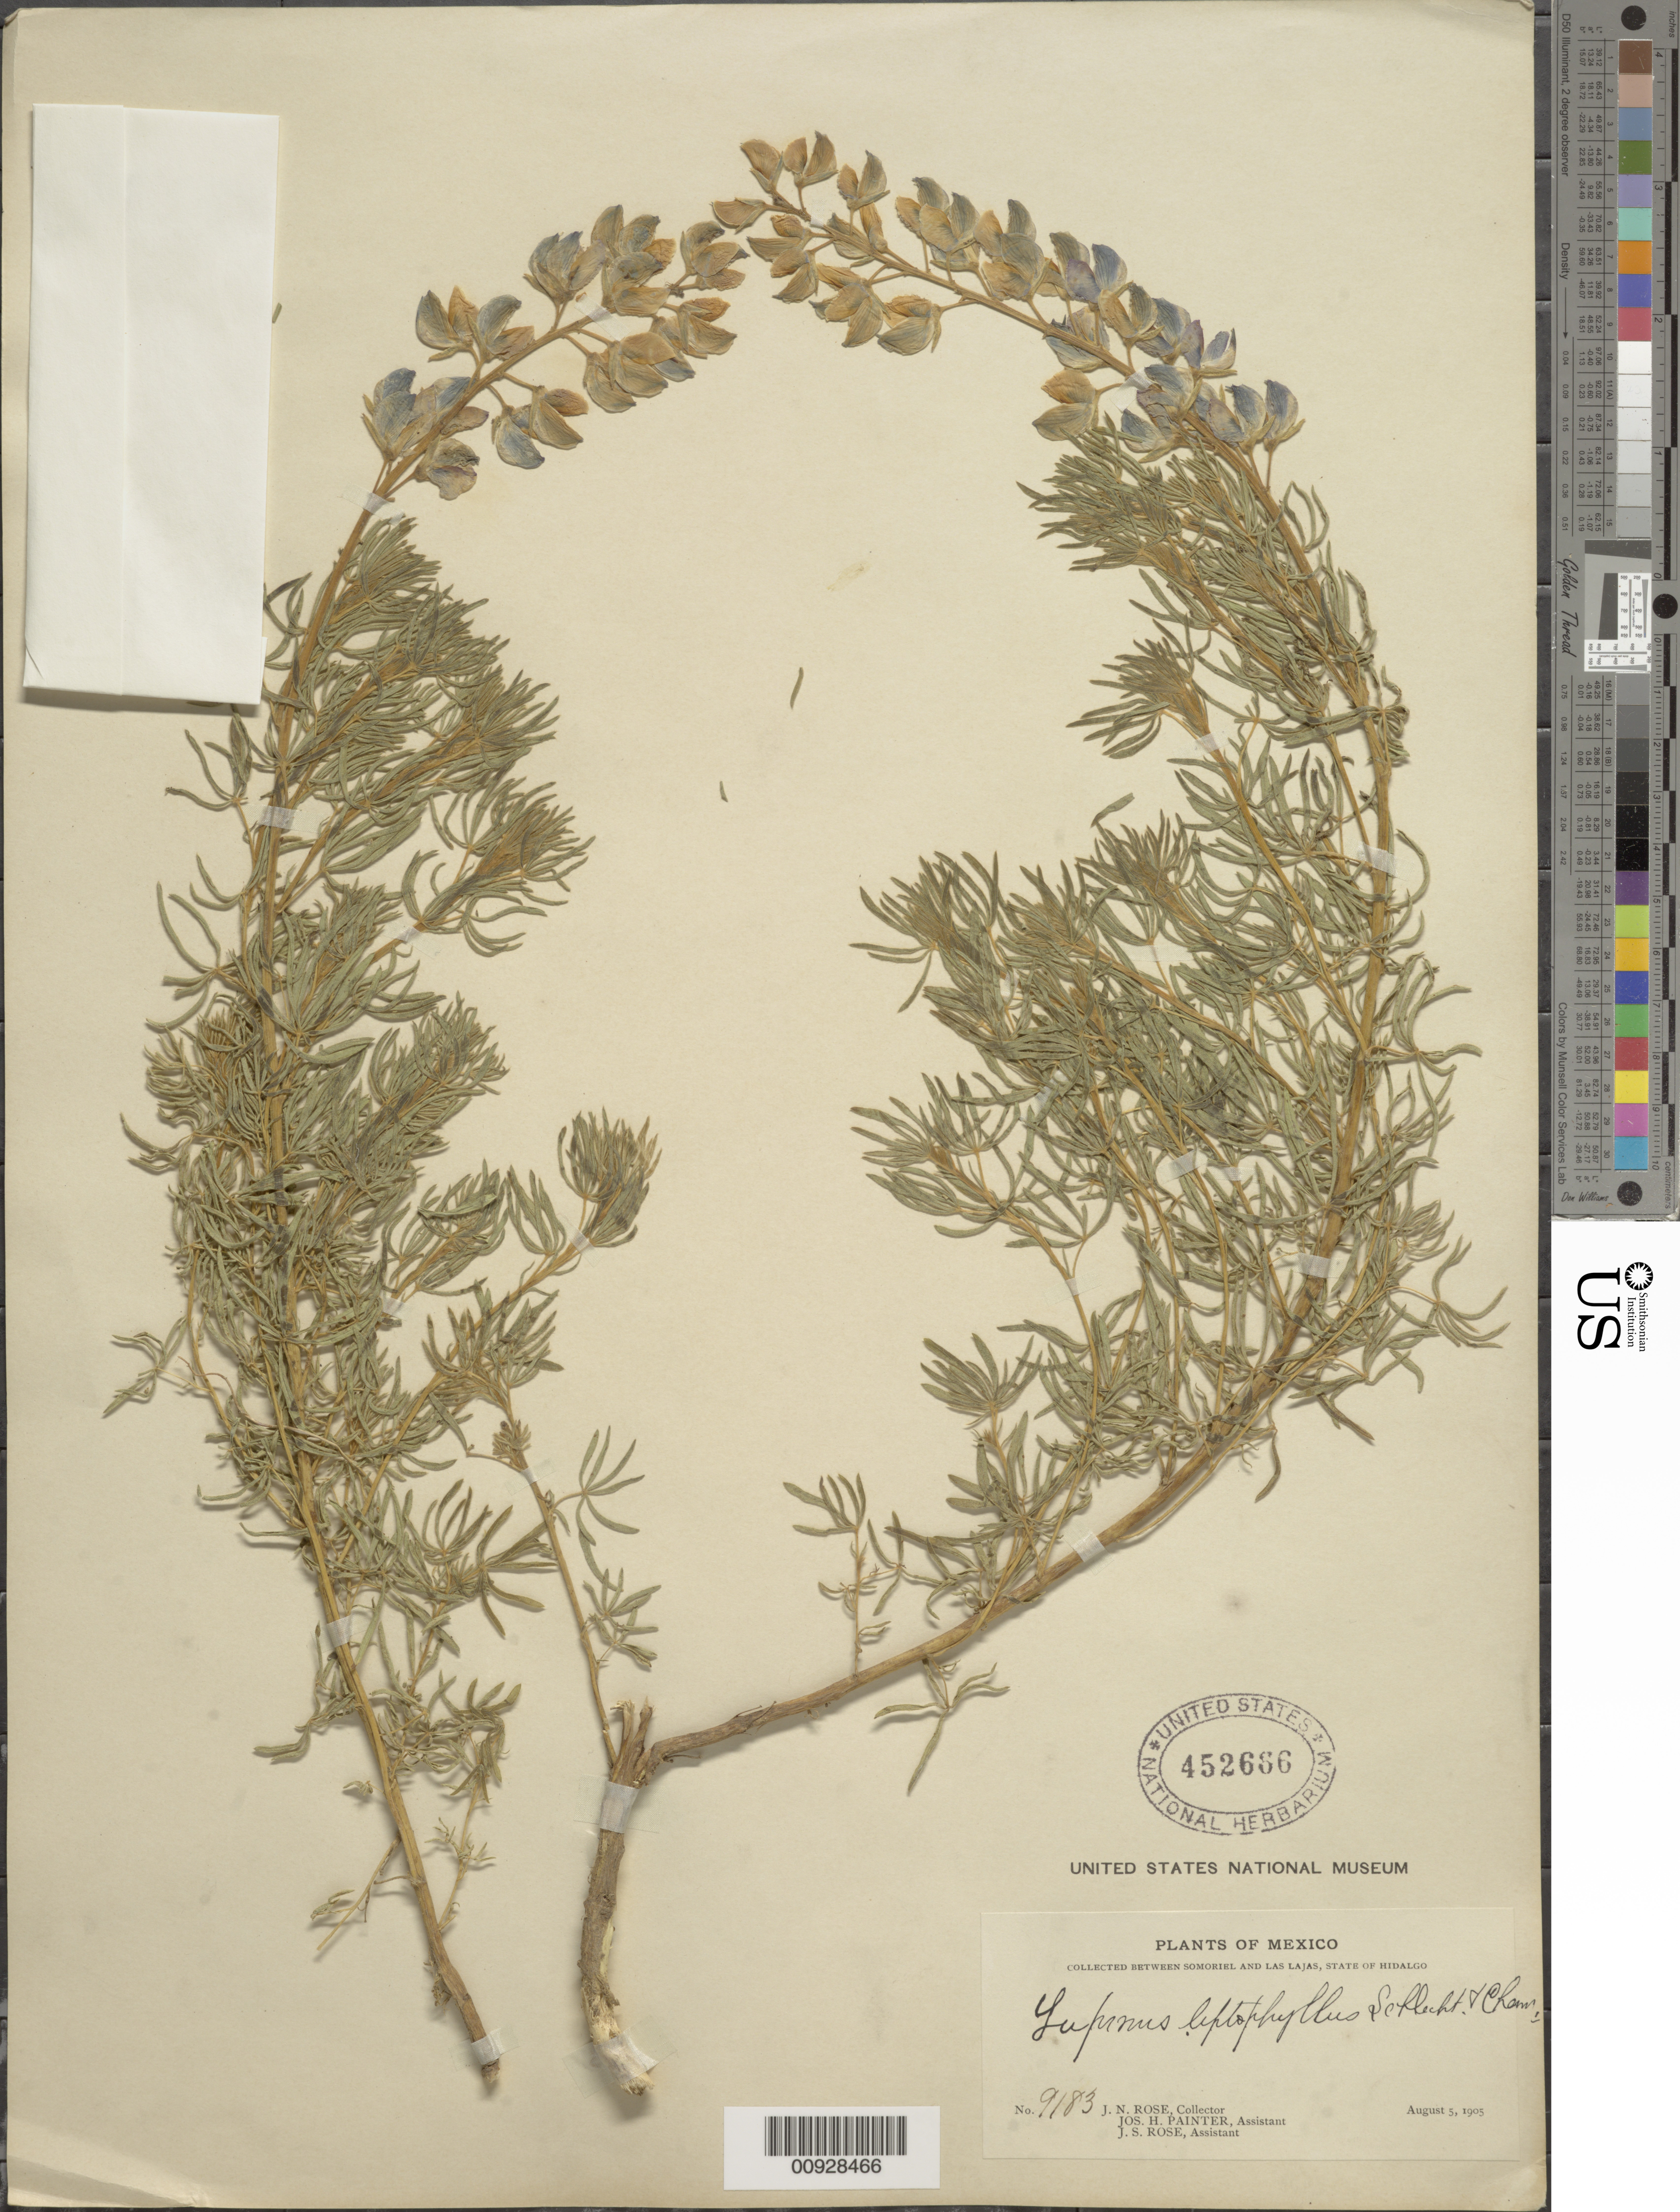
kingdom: Plantae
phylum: Tracheophyta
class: Magnoliopsida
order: Fabales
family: Fabaceae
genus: Lupinus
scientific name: Lupinus leptophyllus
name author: Cham. & Schltdl.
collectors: J. N. Rose, J. H. Painter & J. S. Rose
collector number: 9183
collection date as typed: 05 Aug 1905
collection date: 1905-08-05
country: Mexico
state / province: Hidalgo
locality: Between Somoriel and Las Lajas, State of Hidalgo.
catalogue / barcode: US 452666